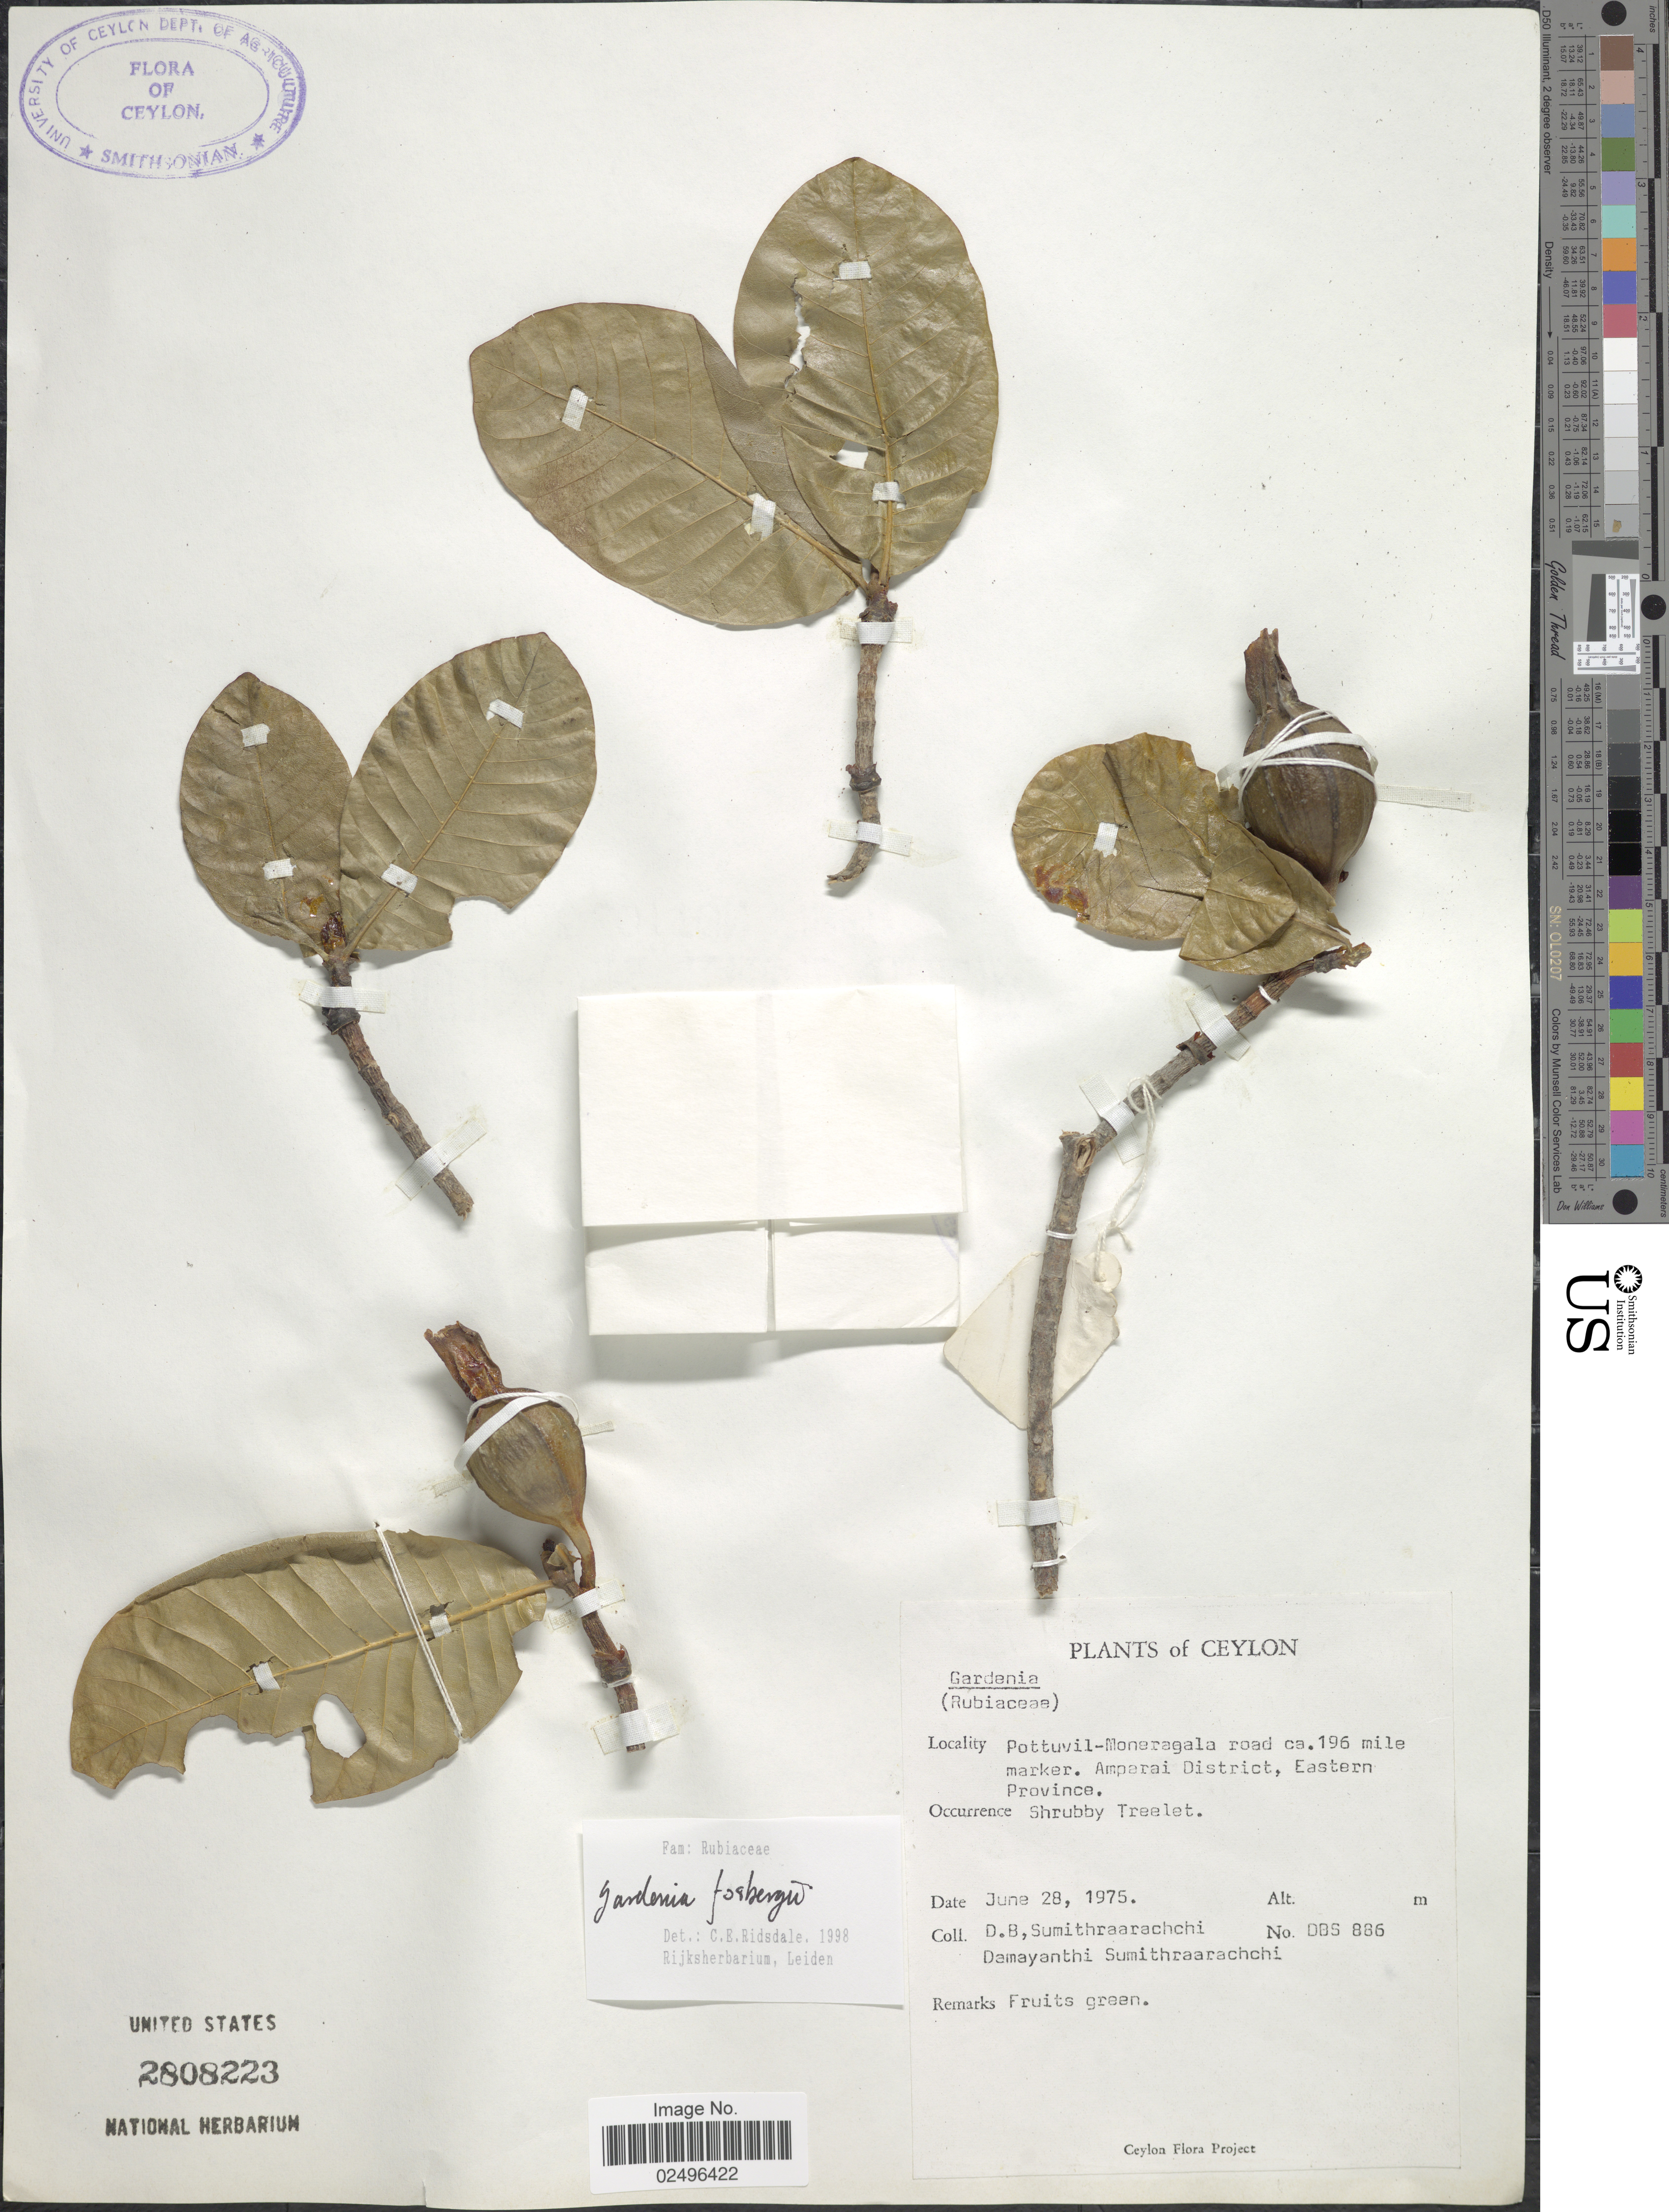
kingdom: Plantae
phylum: Tracheophyta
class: Magnoliopsida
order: Gentianales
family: Rubiaceae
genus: Gardenia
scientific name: Gardenia fosbergii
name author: Tirveng.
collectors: D. B. Sumithraarachchi & D. Sumithraarachchi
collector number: DBS 886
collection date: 1975-06-28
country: Sri Lanka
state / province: Eastern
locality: Pottuvil-Moneragala road, ca. 196 mile marker, Amparai District, Eastern Province, Ceylon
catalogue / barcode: US 2808223